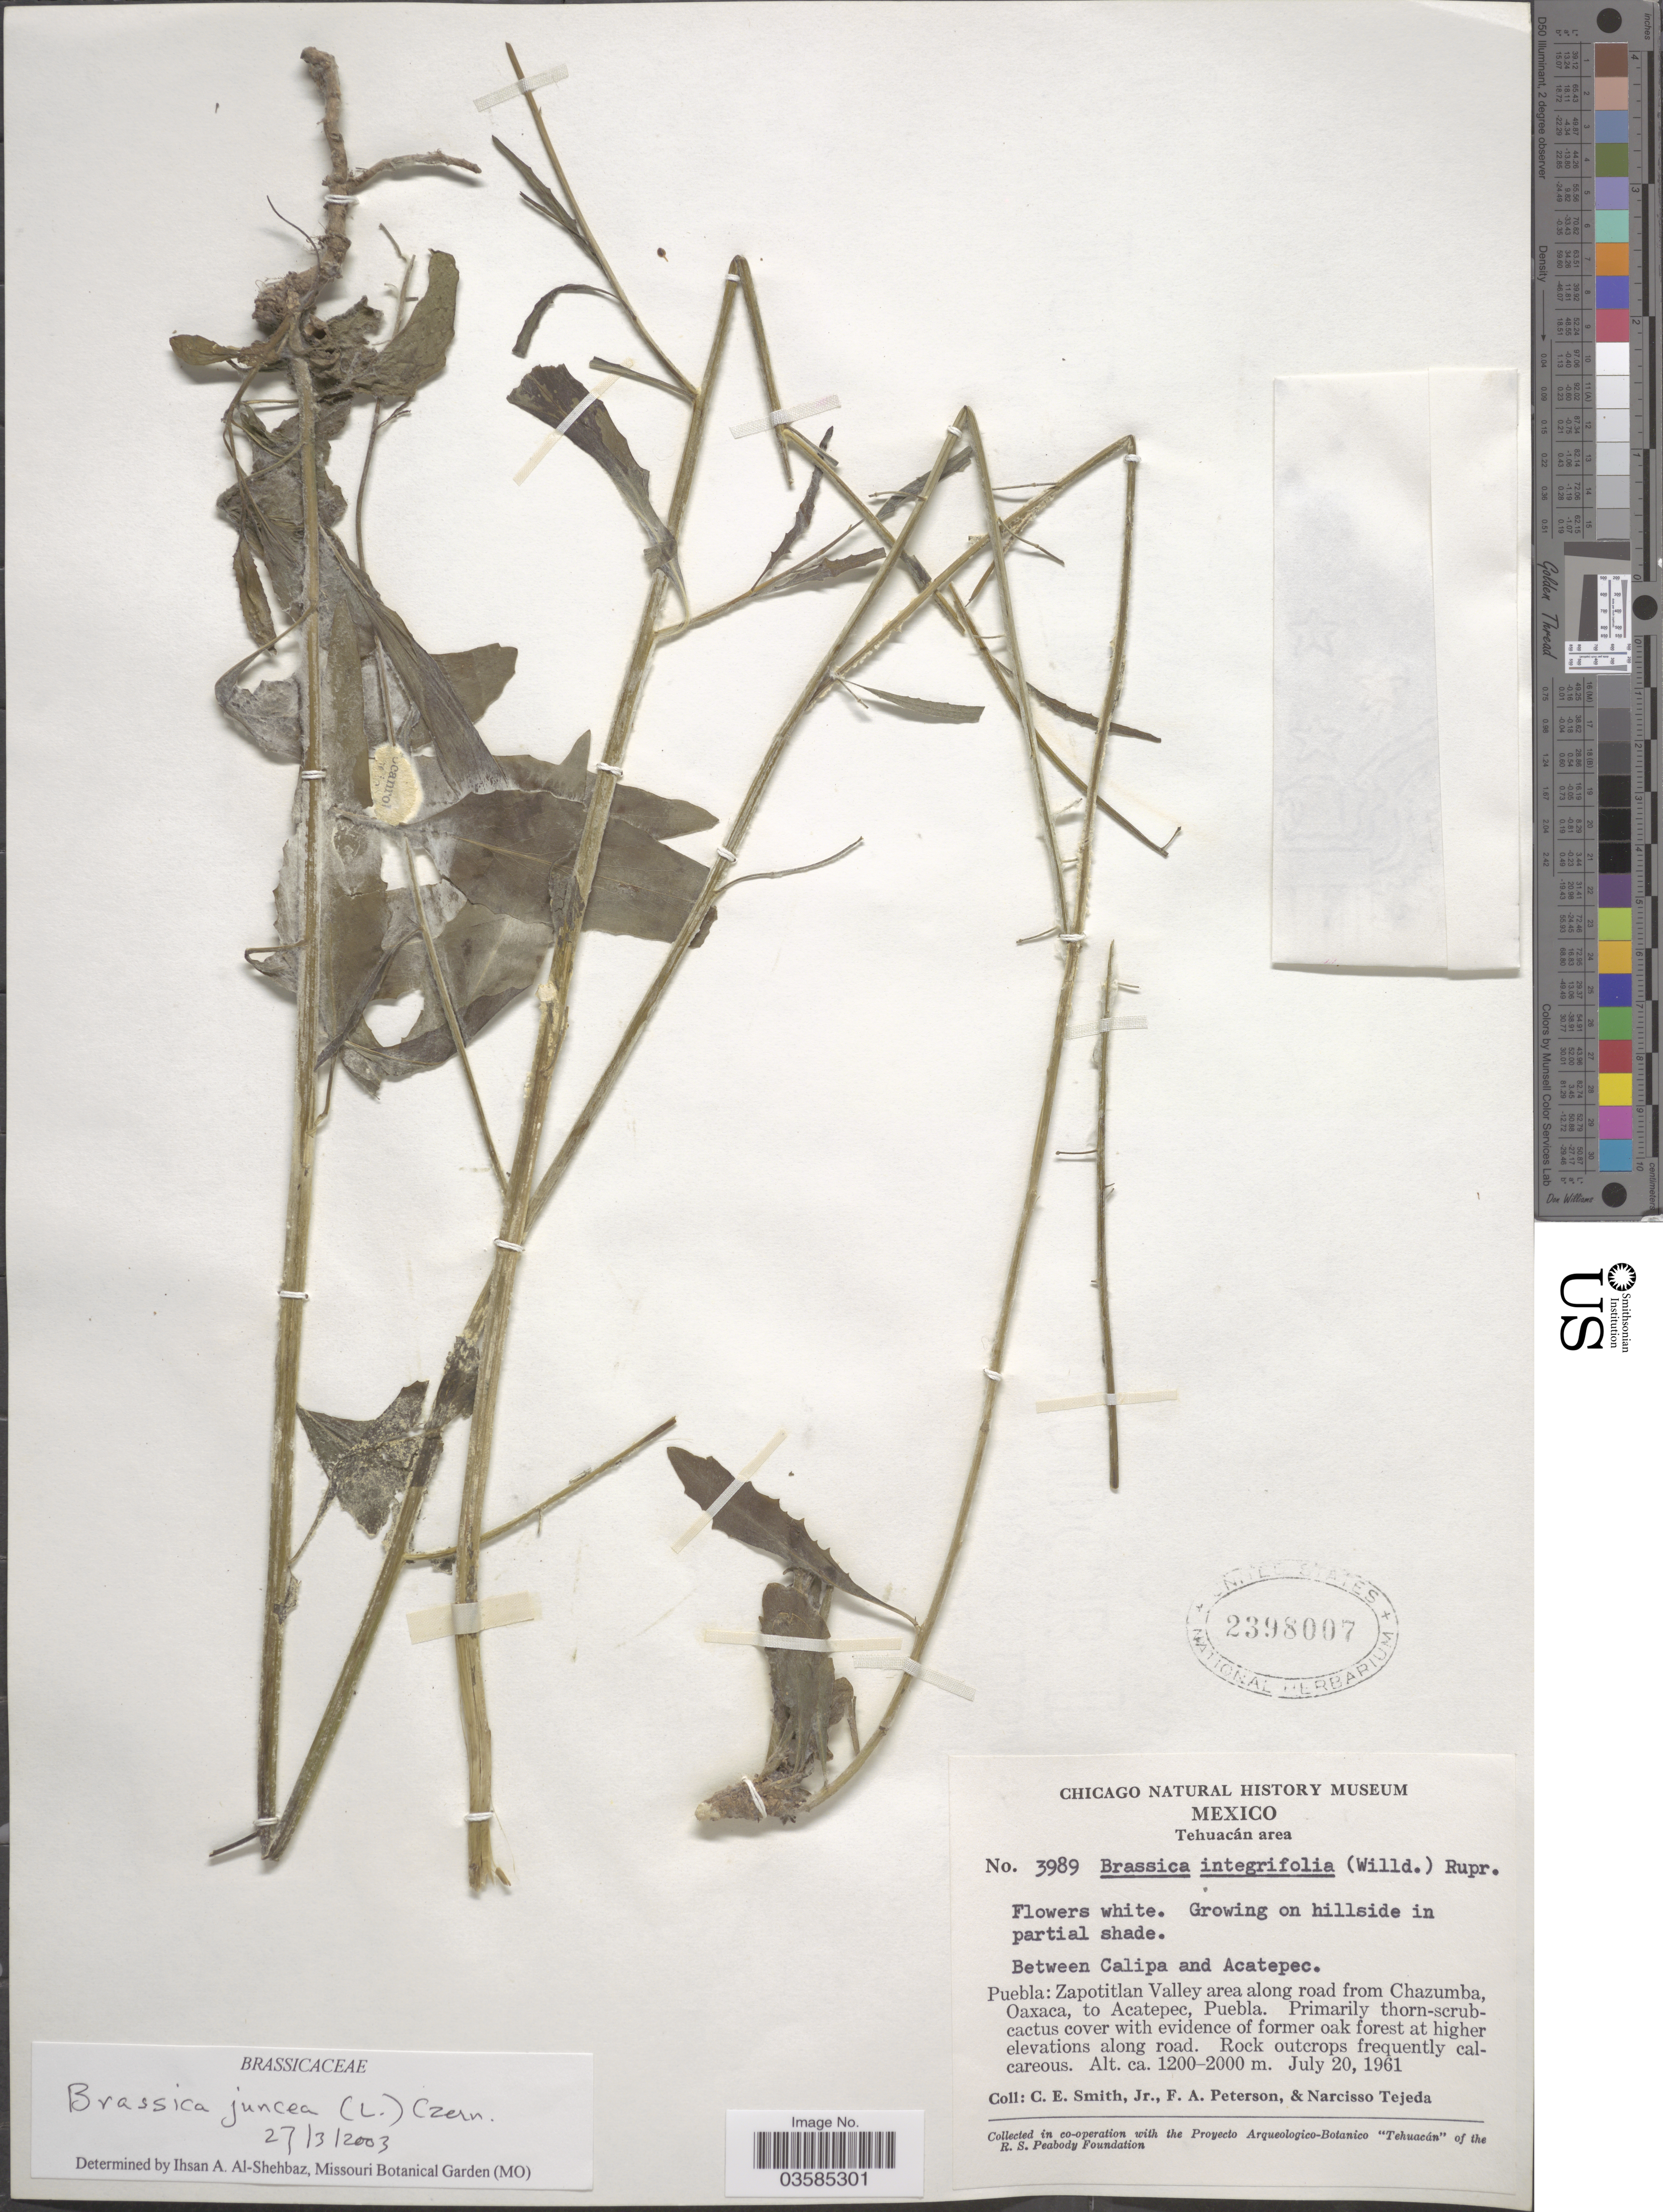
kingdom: Plantae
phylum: Tracheophyta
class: Magnoliopsida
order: Brassicales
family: Brassicaceae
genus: Brassica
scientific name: Brassica juncea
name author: (L.) Czern.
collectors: C. E. Smith Jr., F. A. Peterson & N. Tejeda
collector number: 3989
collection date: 1961-07-20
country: Mexico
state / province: Puebla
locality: Tehuacán area. Between Calipa and Acatepec. Zapotitlan Valley area along road from Chazumba Oaxaca, to Acatepec, Puebla.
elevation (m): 1200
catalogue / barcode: US 2398007